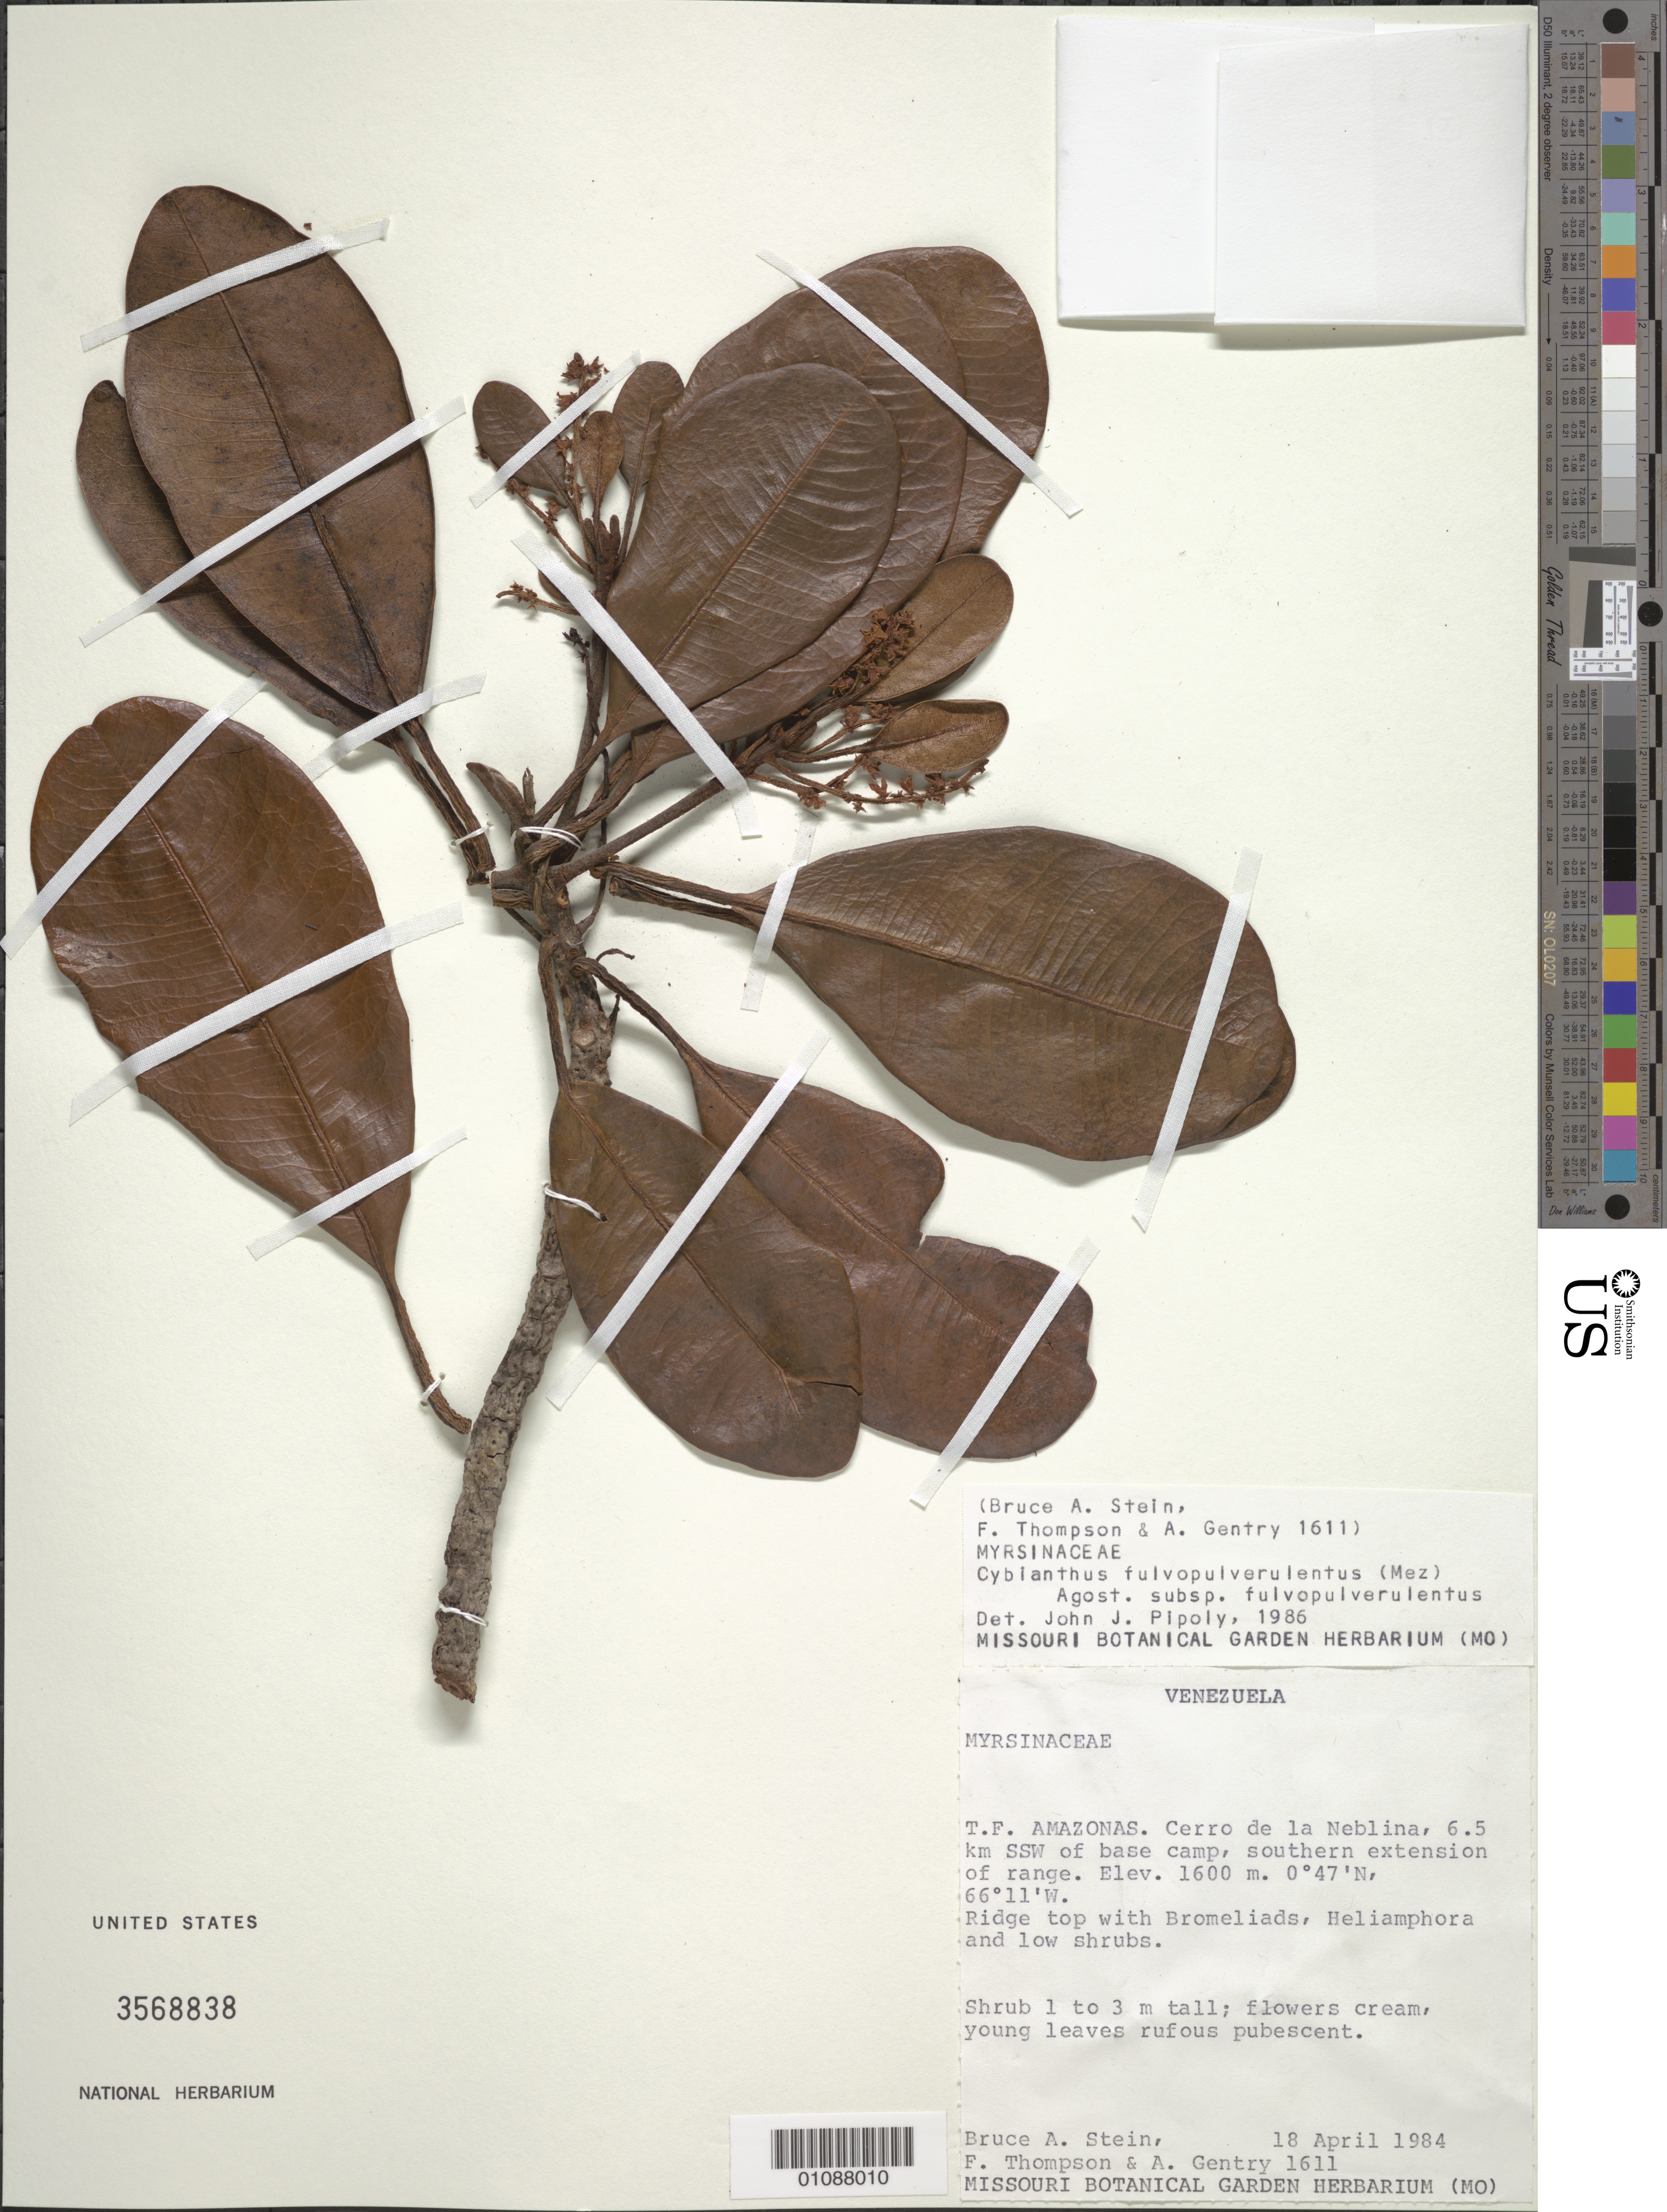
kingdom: Plantae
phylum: Tracheophyta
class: Magnoliopsida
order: Ericales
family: Primulaceae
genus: Cybianthus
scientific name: Cybianthus fulvopulverulentus subsp. fulvopulverulentus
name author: (Mez) G. Agostini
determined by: Pipoly, J. J., III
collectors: B. A. Stein, R. Thompson & A. H. Gentry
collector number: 1611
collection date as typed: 18-Apr-84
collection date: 1984-04-18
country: Venezuela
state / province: Amazonas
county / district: Río Negro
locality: Cerro de la Neblina, 6.5 km SSW of base camp, southern extension of range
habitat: Ridge top with Bromeliads, Heliamphora and low shrubs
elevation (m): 1600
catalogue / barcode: US 3568838